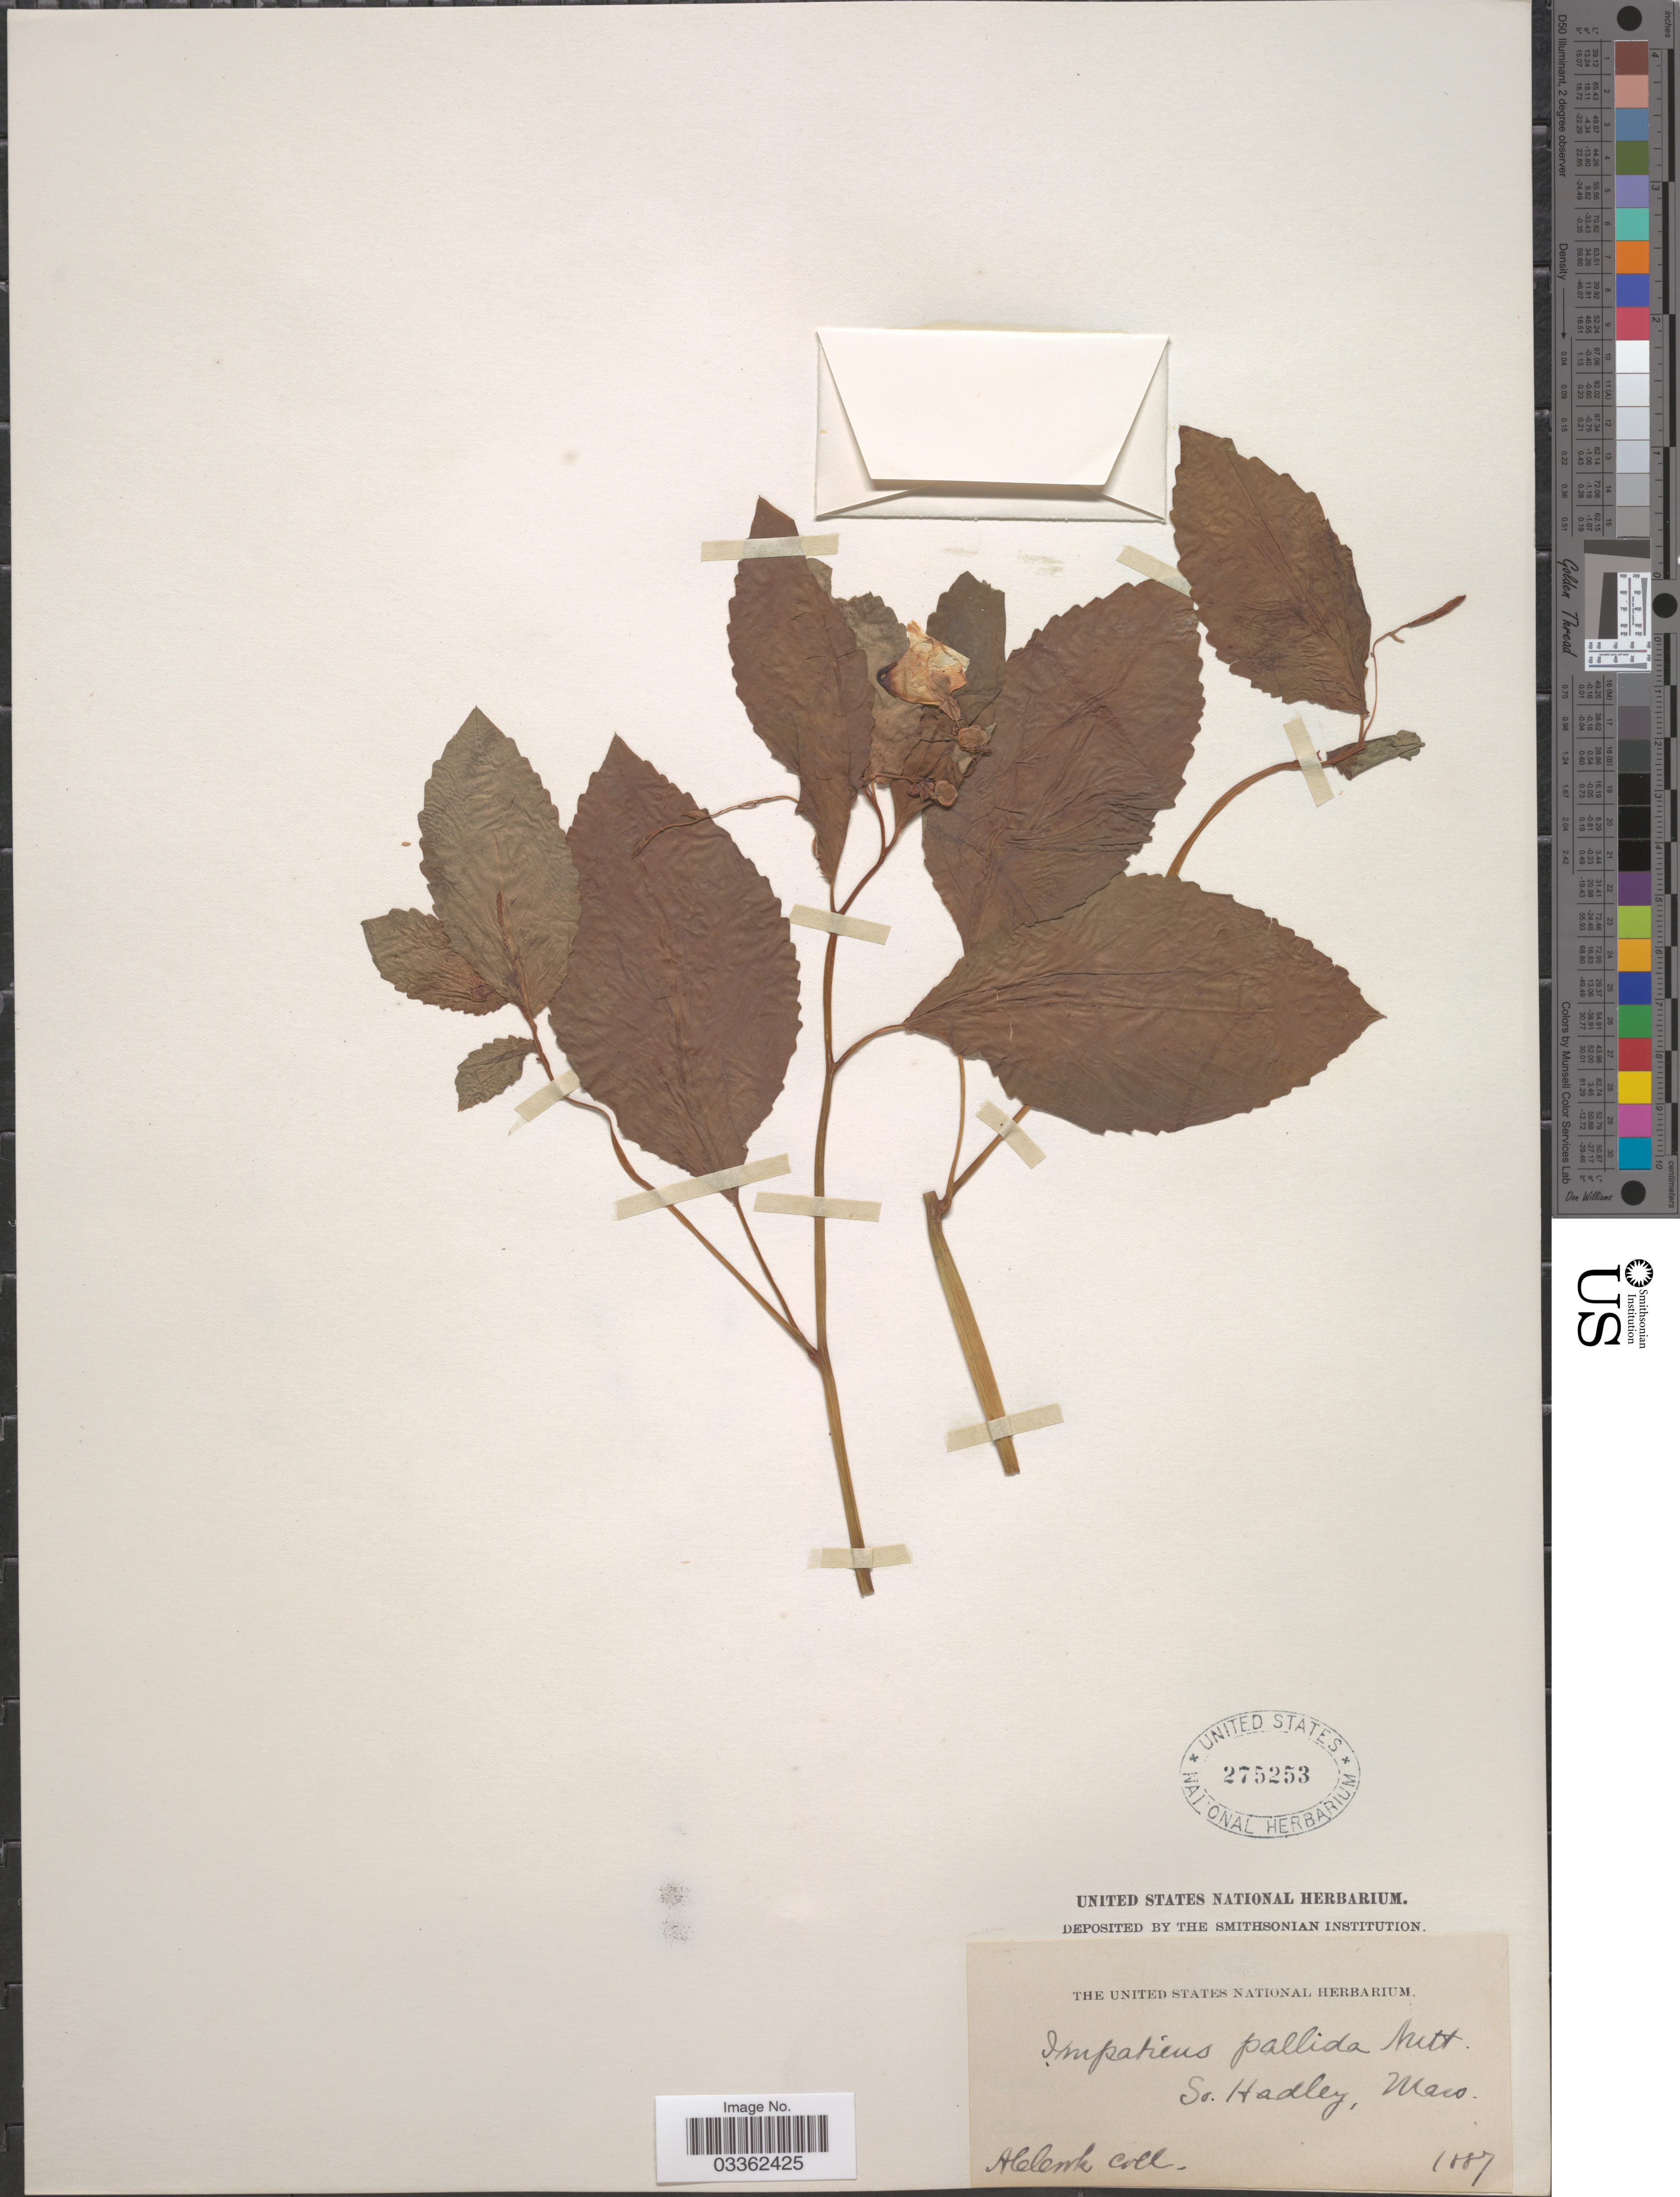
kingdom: Plantae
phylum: Tracheophyta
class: Magnoliopsida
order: Ericales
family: Balsaminaceae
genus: Impatiens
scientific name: Impatiens pallida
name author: Nutt.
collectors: A. Cook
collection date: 1887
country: United States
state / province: Massachusetts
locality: So. Hadley.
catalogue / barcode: US 275253